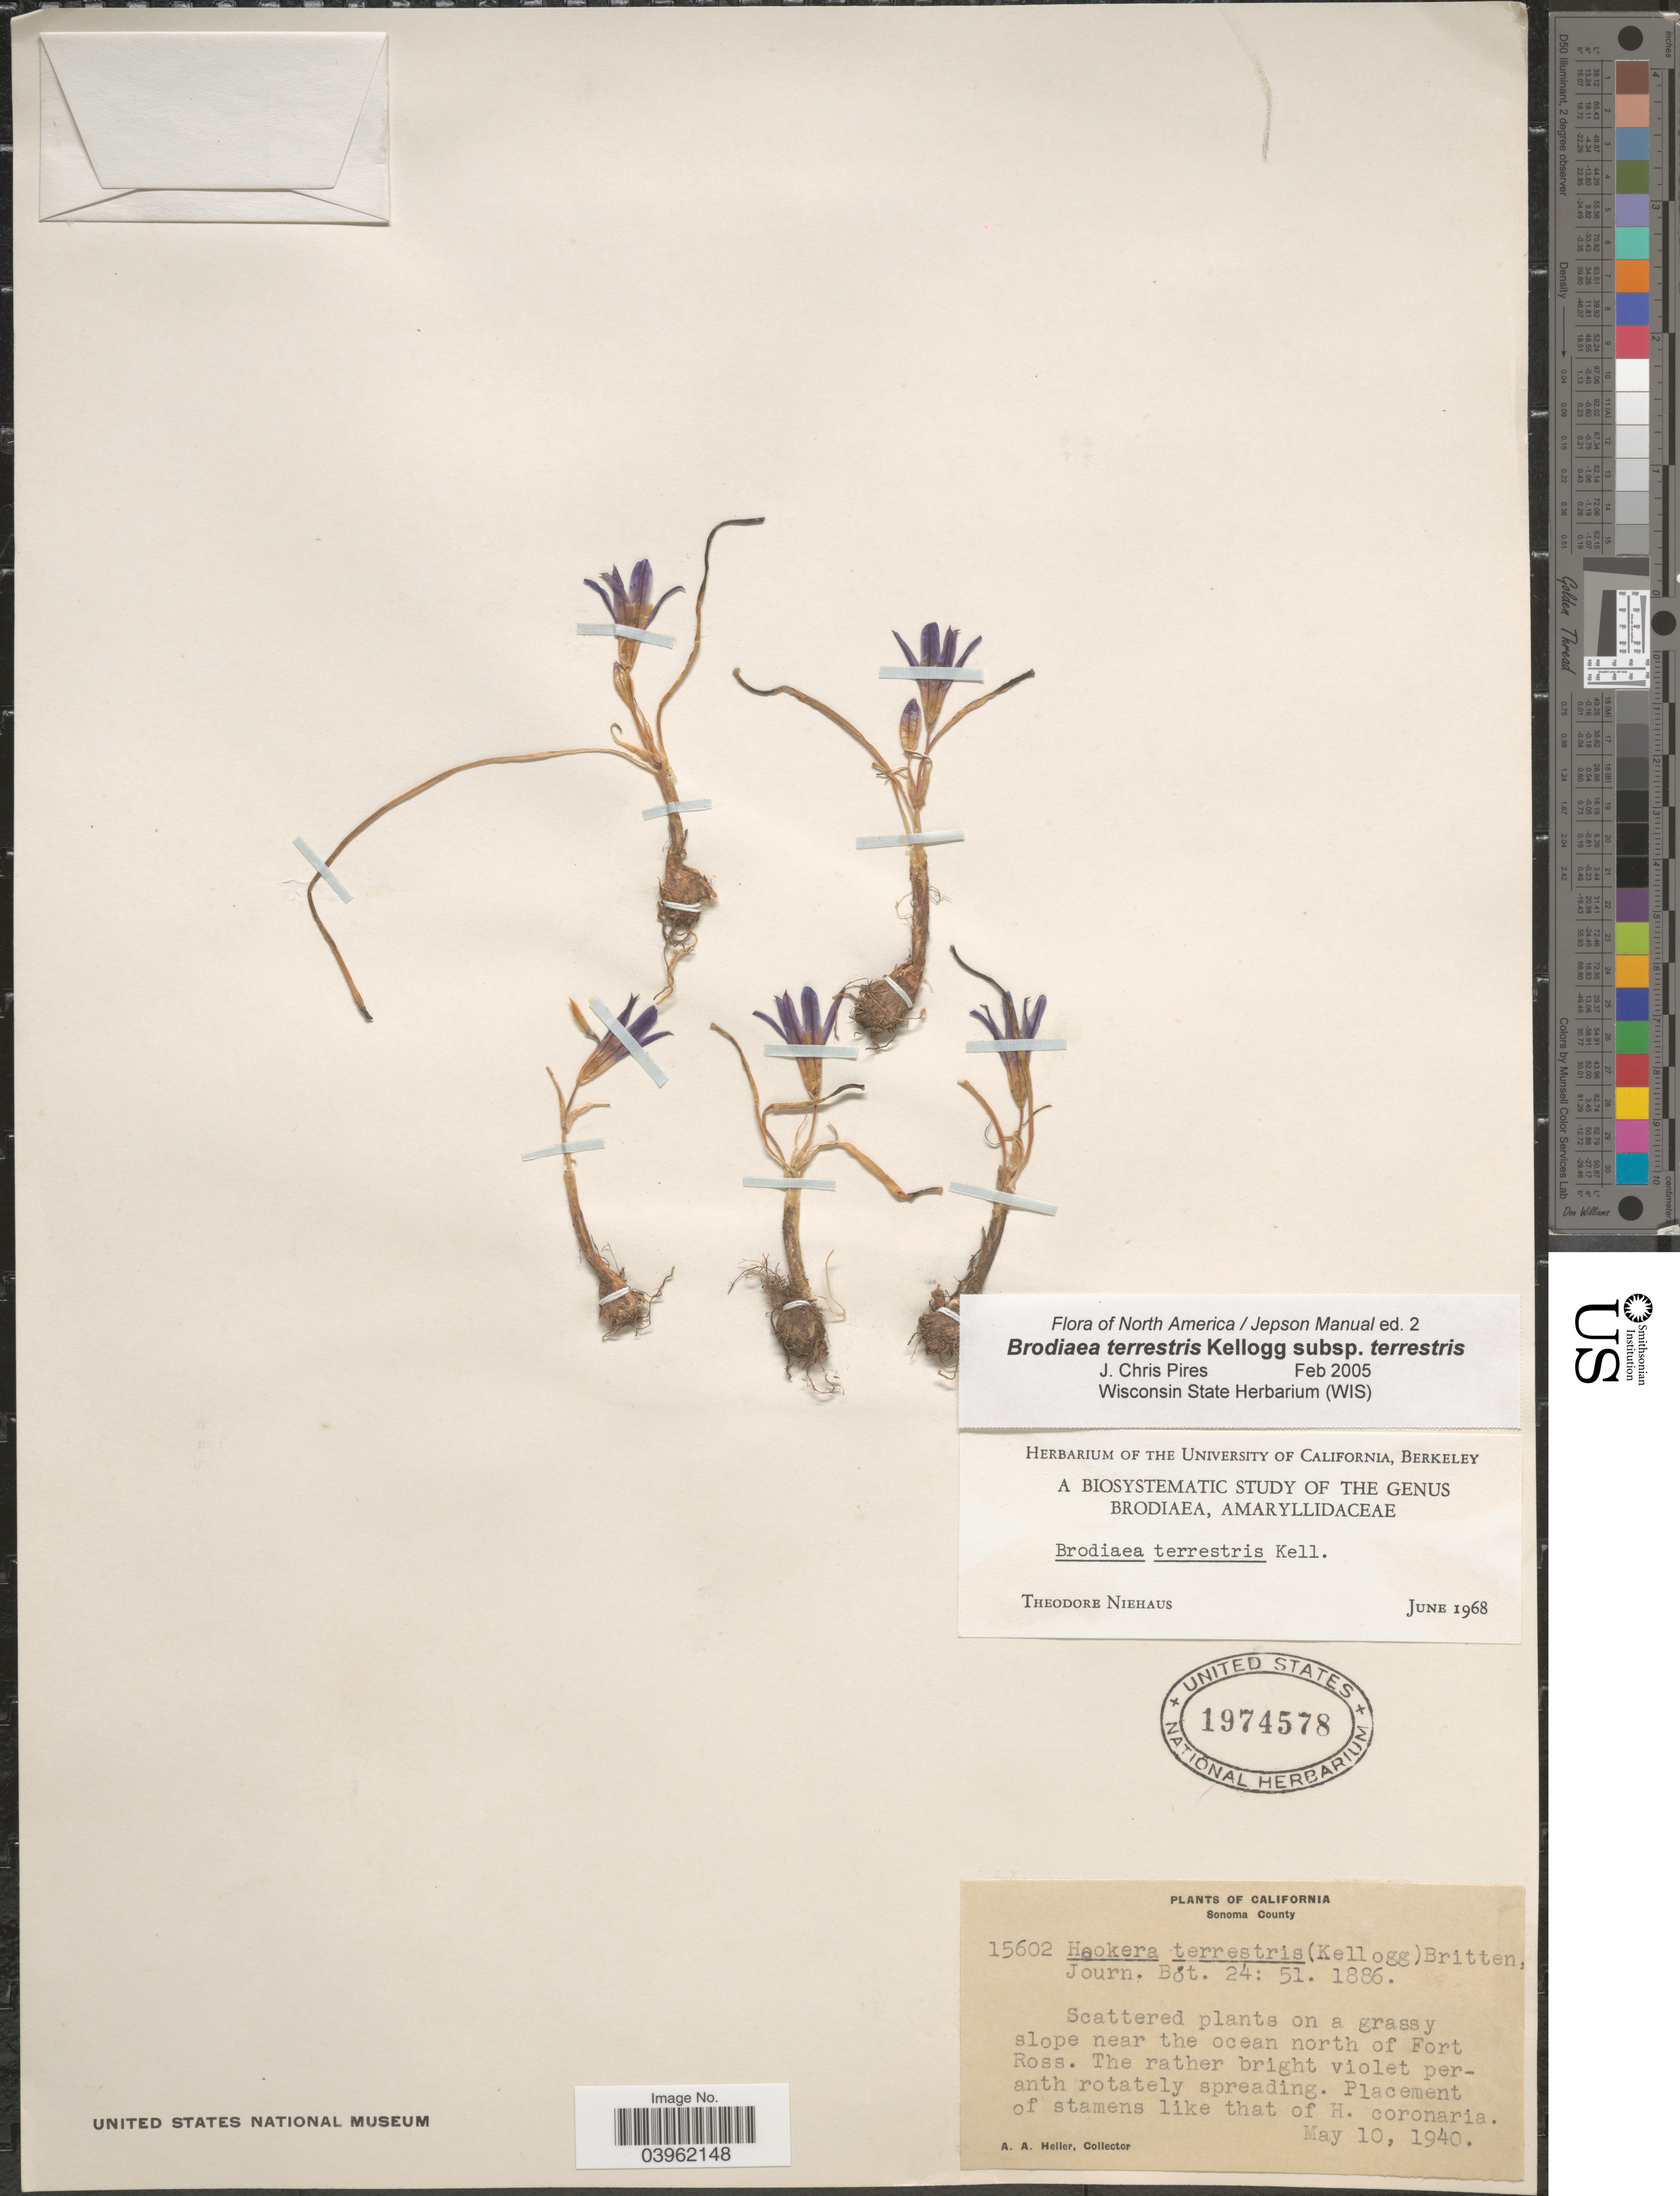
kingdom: Plantae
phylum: Tracheophyta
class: Liliopsida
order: Asparagales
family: Asparagaceae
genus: Brodiaea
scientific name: Brodiaea terrestris subsp. terrestris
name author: Kellogg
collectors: A. A. Heller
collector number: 15602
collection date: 1940-05-10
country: United States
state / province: California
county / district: Sonoma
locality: Sonoma County. Slope near the ocean north of Fort Ross.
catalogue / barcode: US 1974578